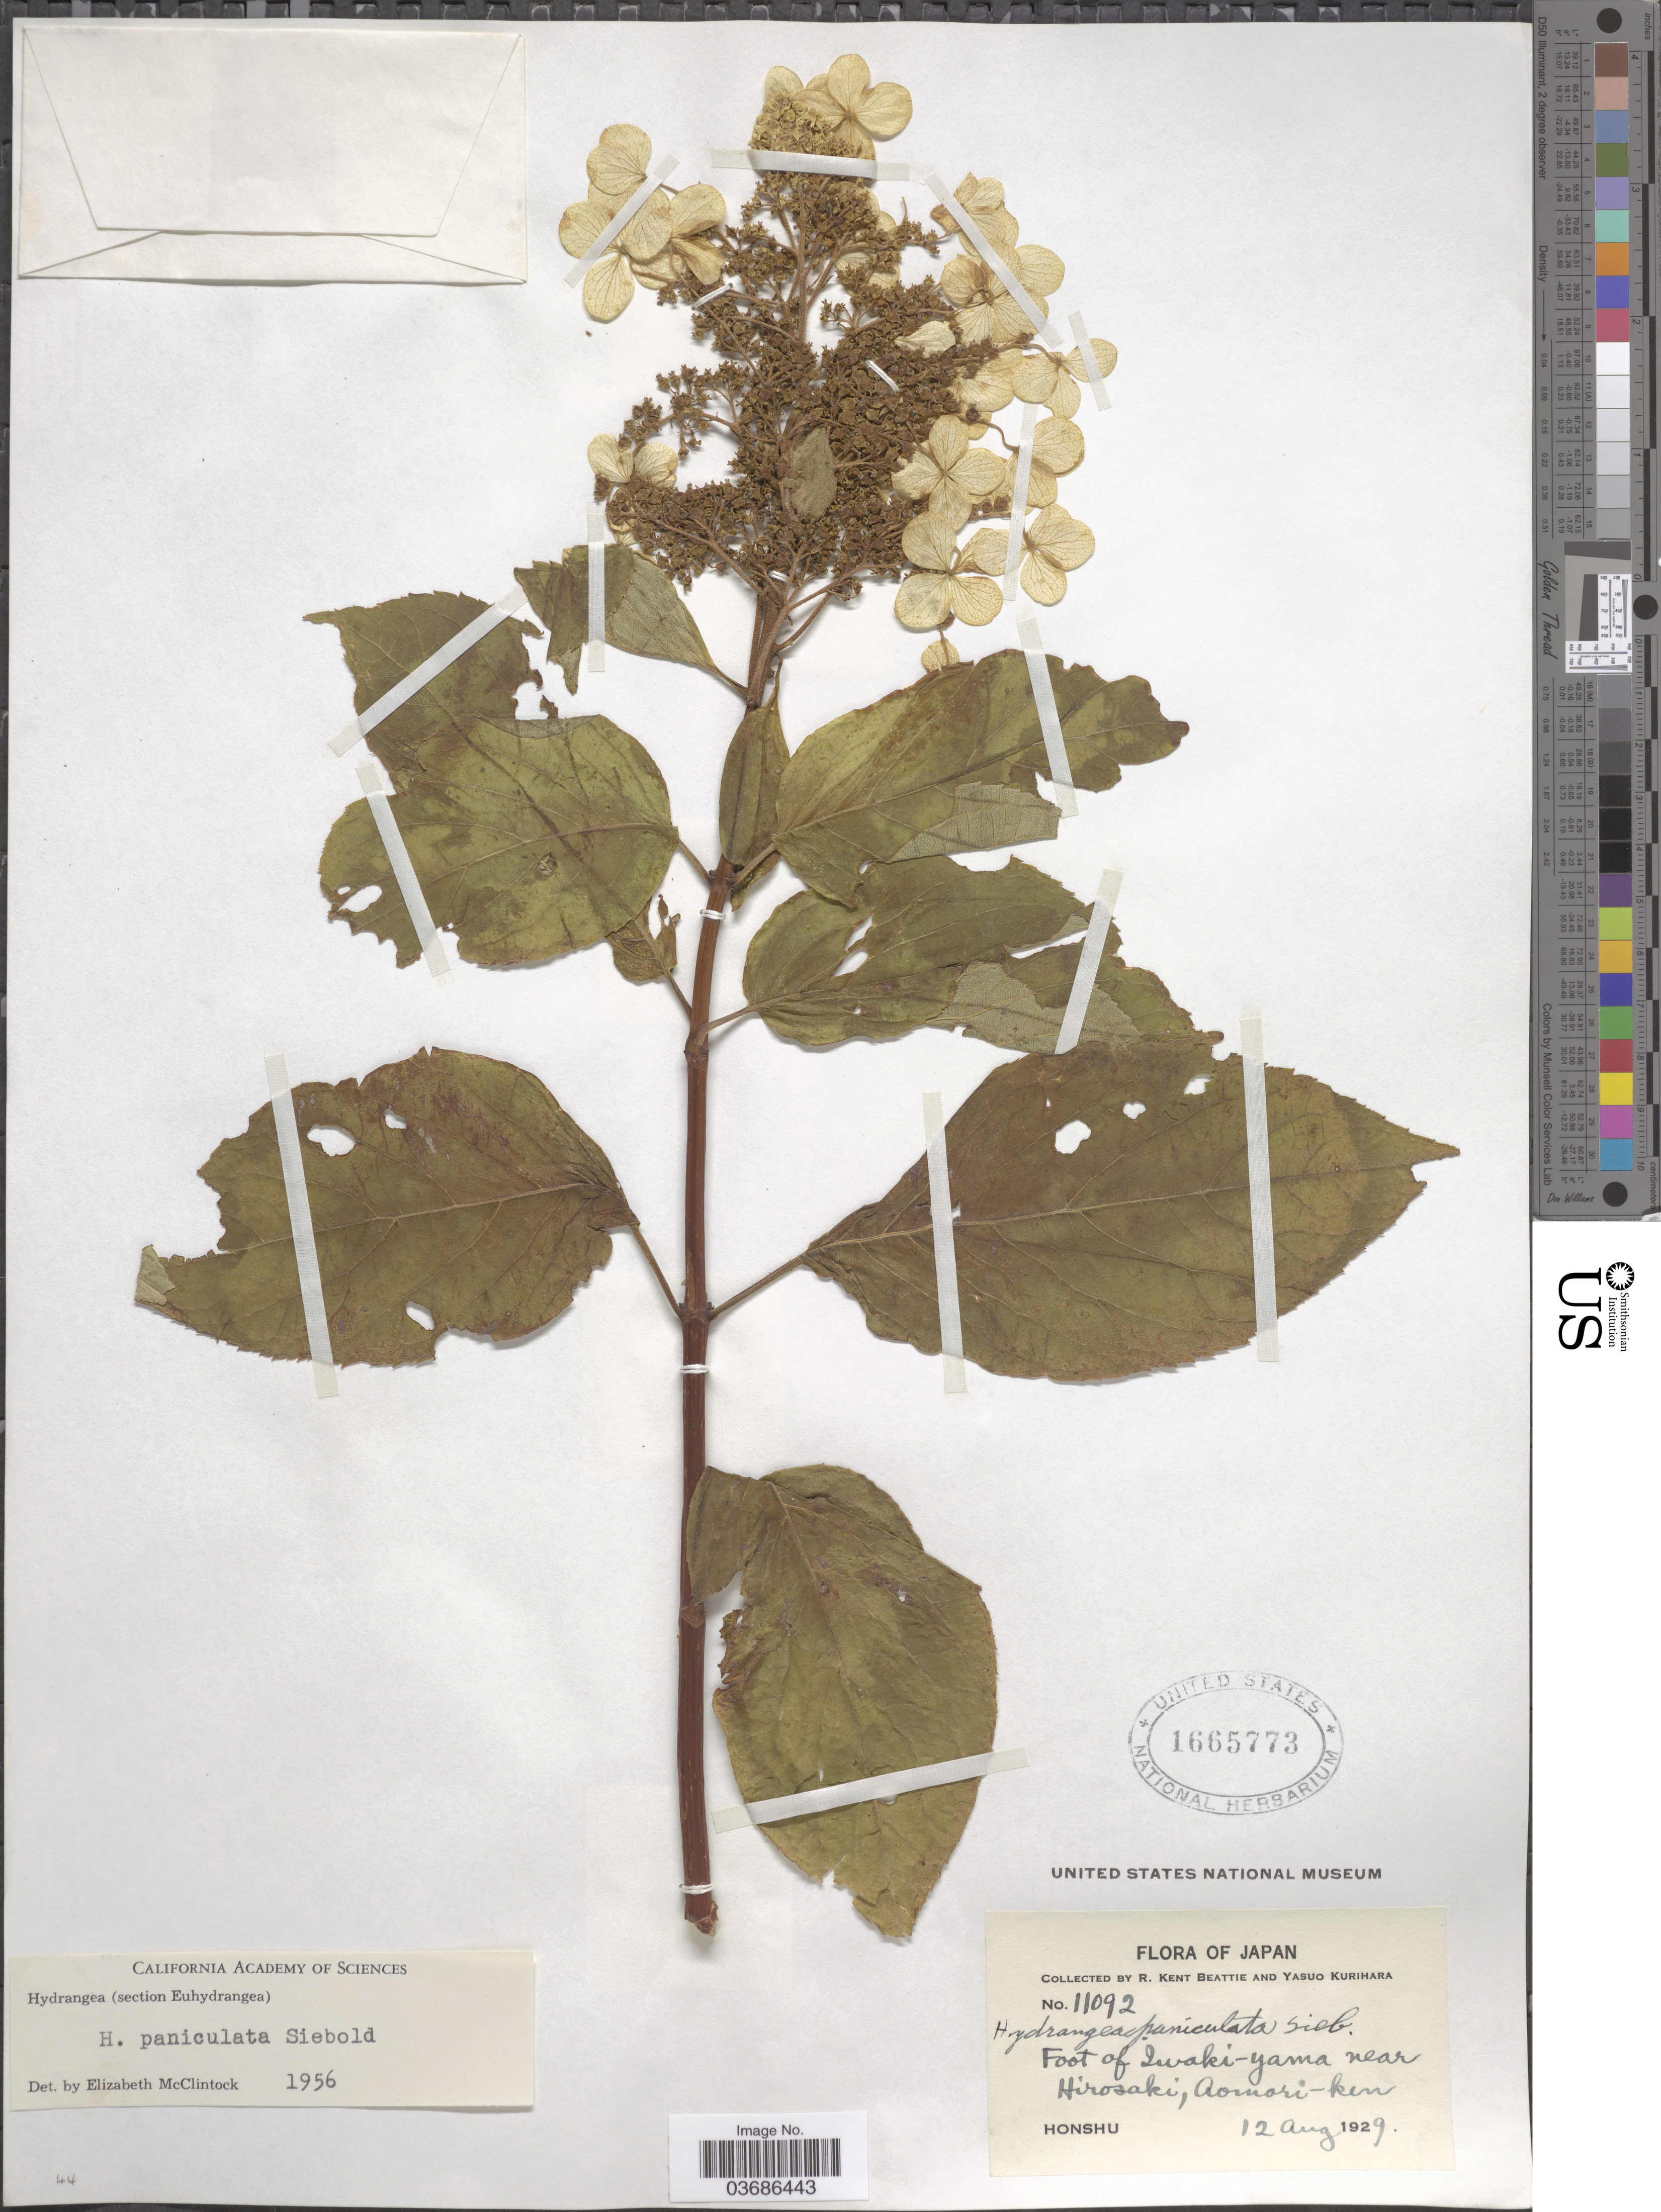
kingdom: Plantae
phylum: Tracheophyta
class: Magnoliopsida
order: Cornales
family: Hydrangeaceae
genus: Hydrangea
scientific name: Hydrangea paniculata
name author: Siebold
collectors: R. K. Beattie & Y. Kurihara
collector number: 11092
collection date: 1929-08-12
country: Japan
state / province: Aomori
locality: Foot of Iwaki-yama near Hirosaki. Aomori-ken. Honshu.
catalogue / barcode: US 1665773